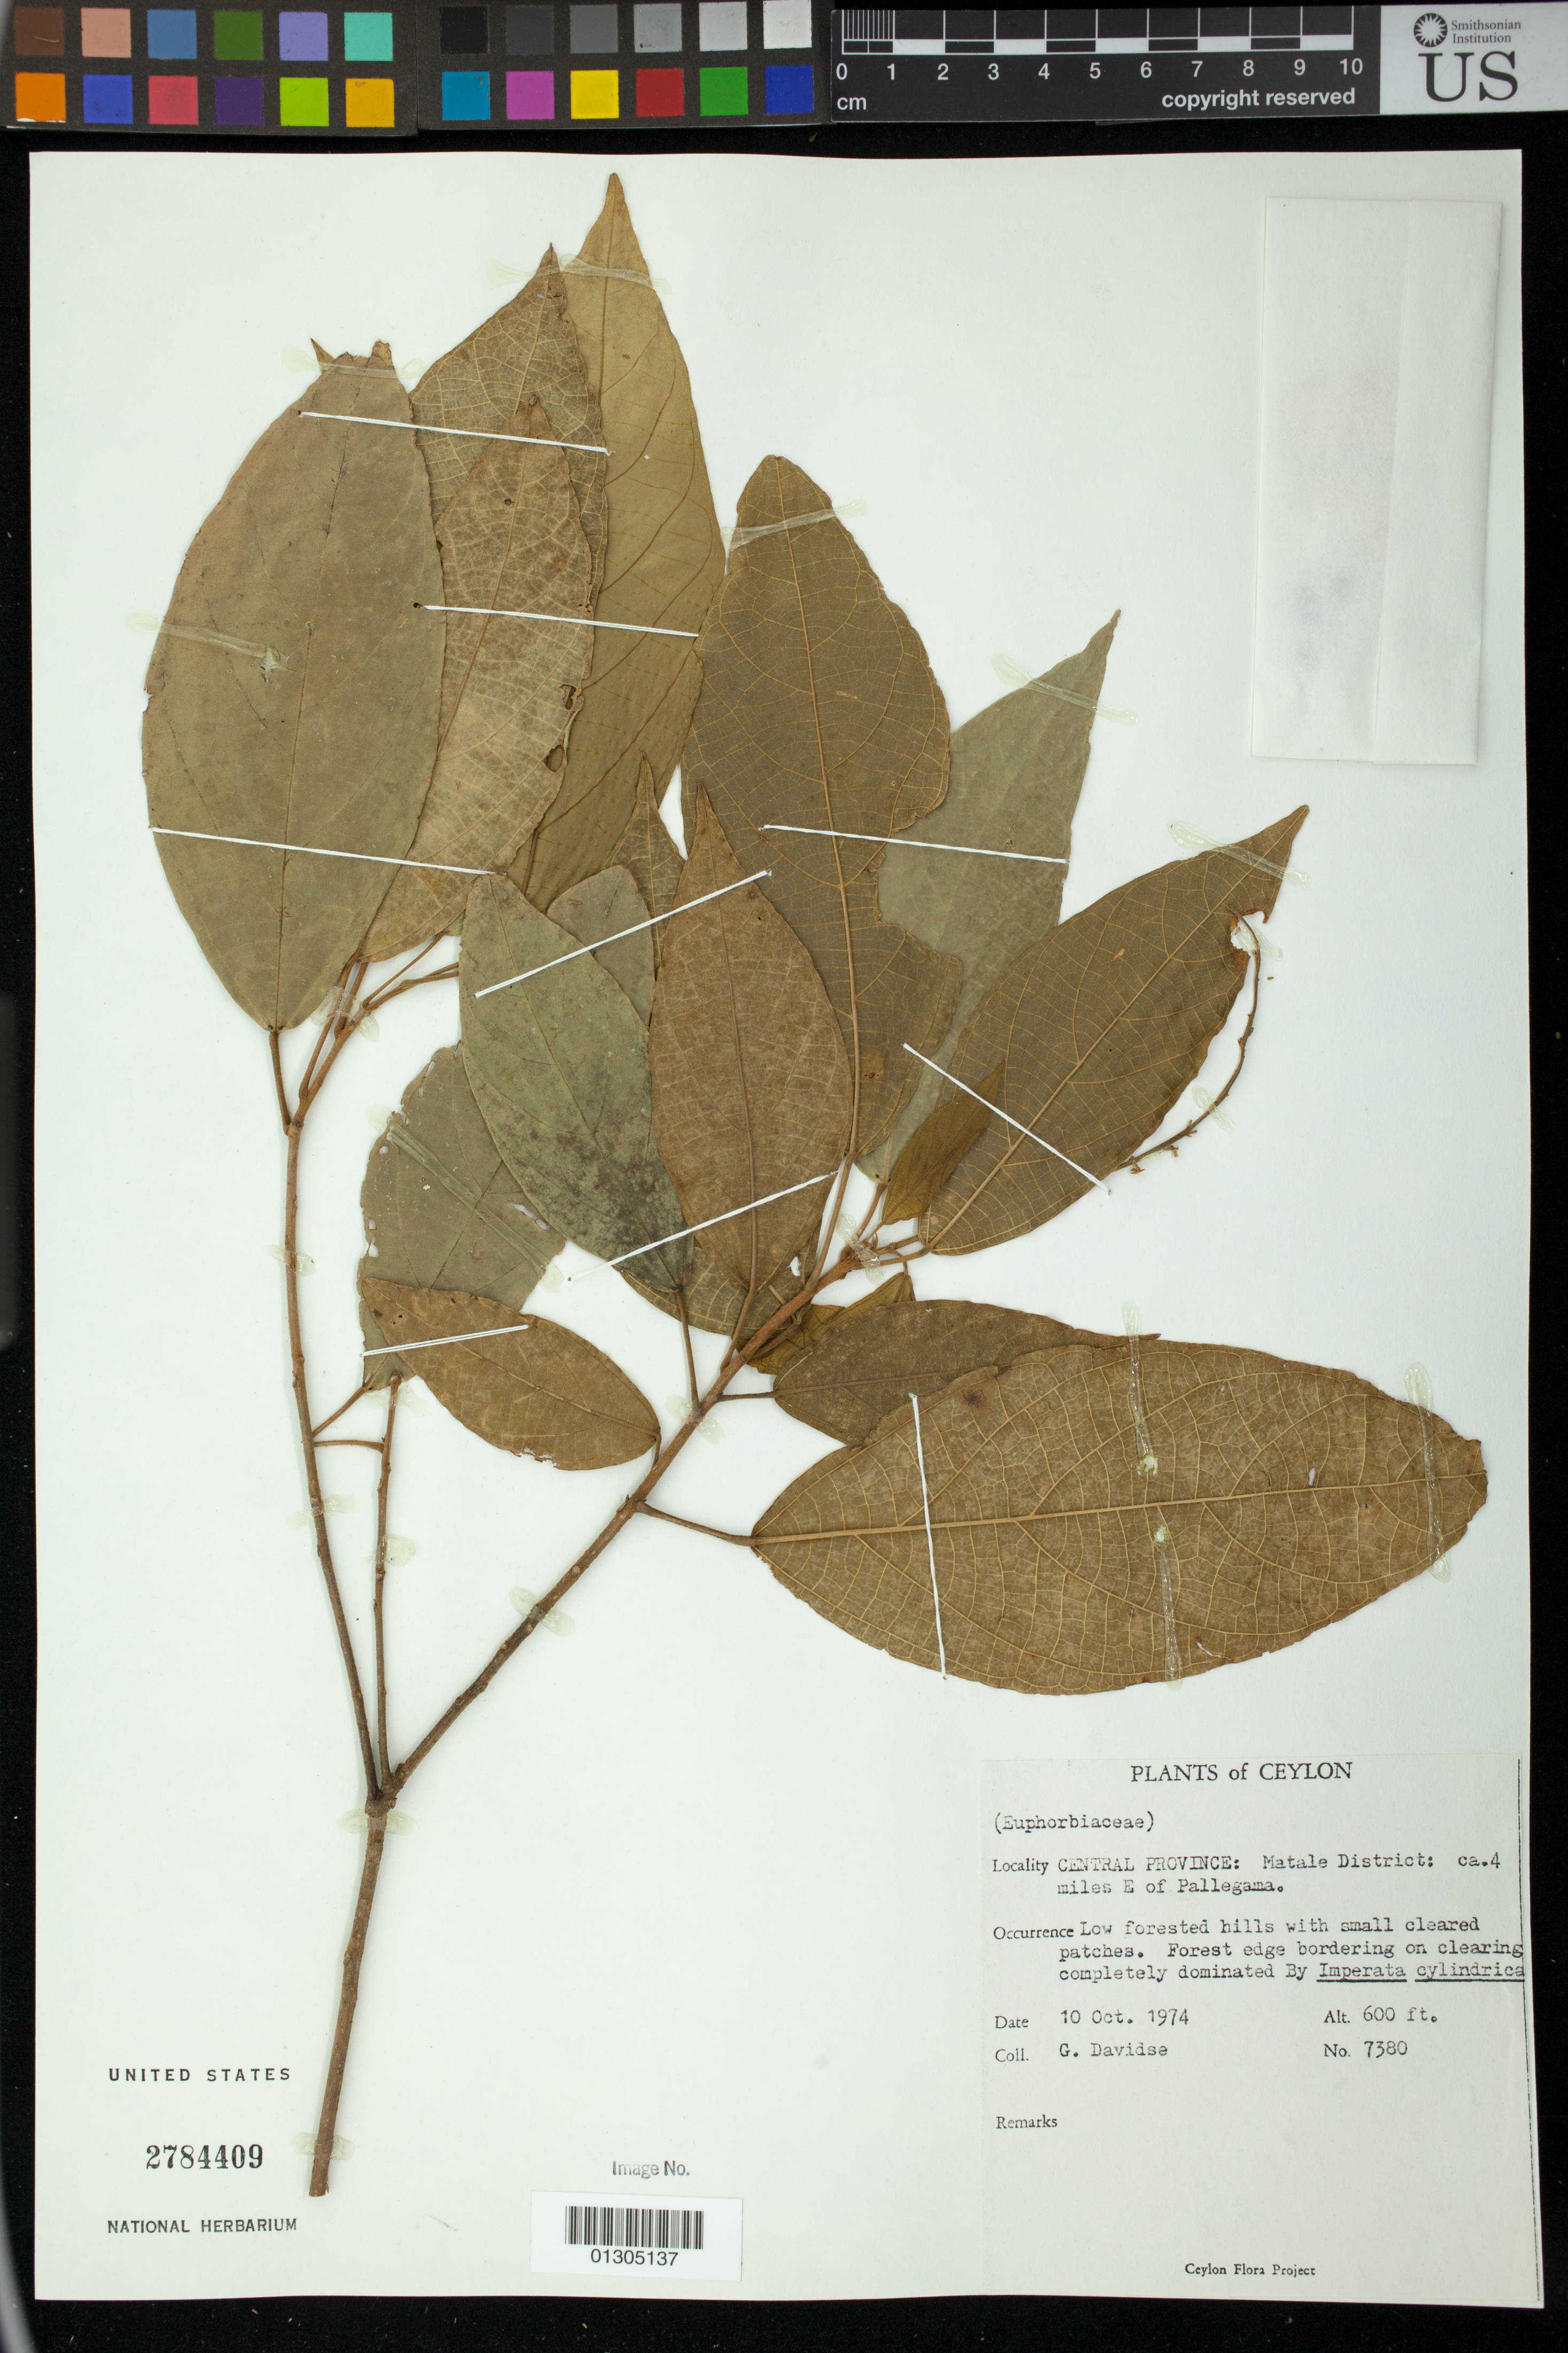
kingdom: Plantae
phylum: Tracheophyta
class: Magnoliopsida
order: Malpighiales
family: Euphorbiaceae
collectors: G. Davidse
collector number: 7380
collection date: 1974-10-10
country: Sri Lanka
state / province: Central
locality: Matale District: ca. 4 miles E of Pallegama.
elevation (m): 183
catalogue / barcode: US 2784409